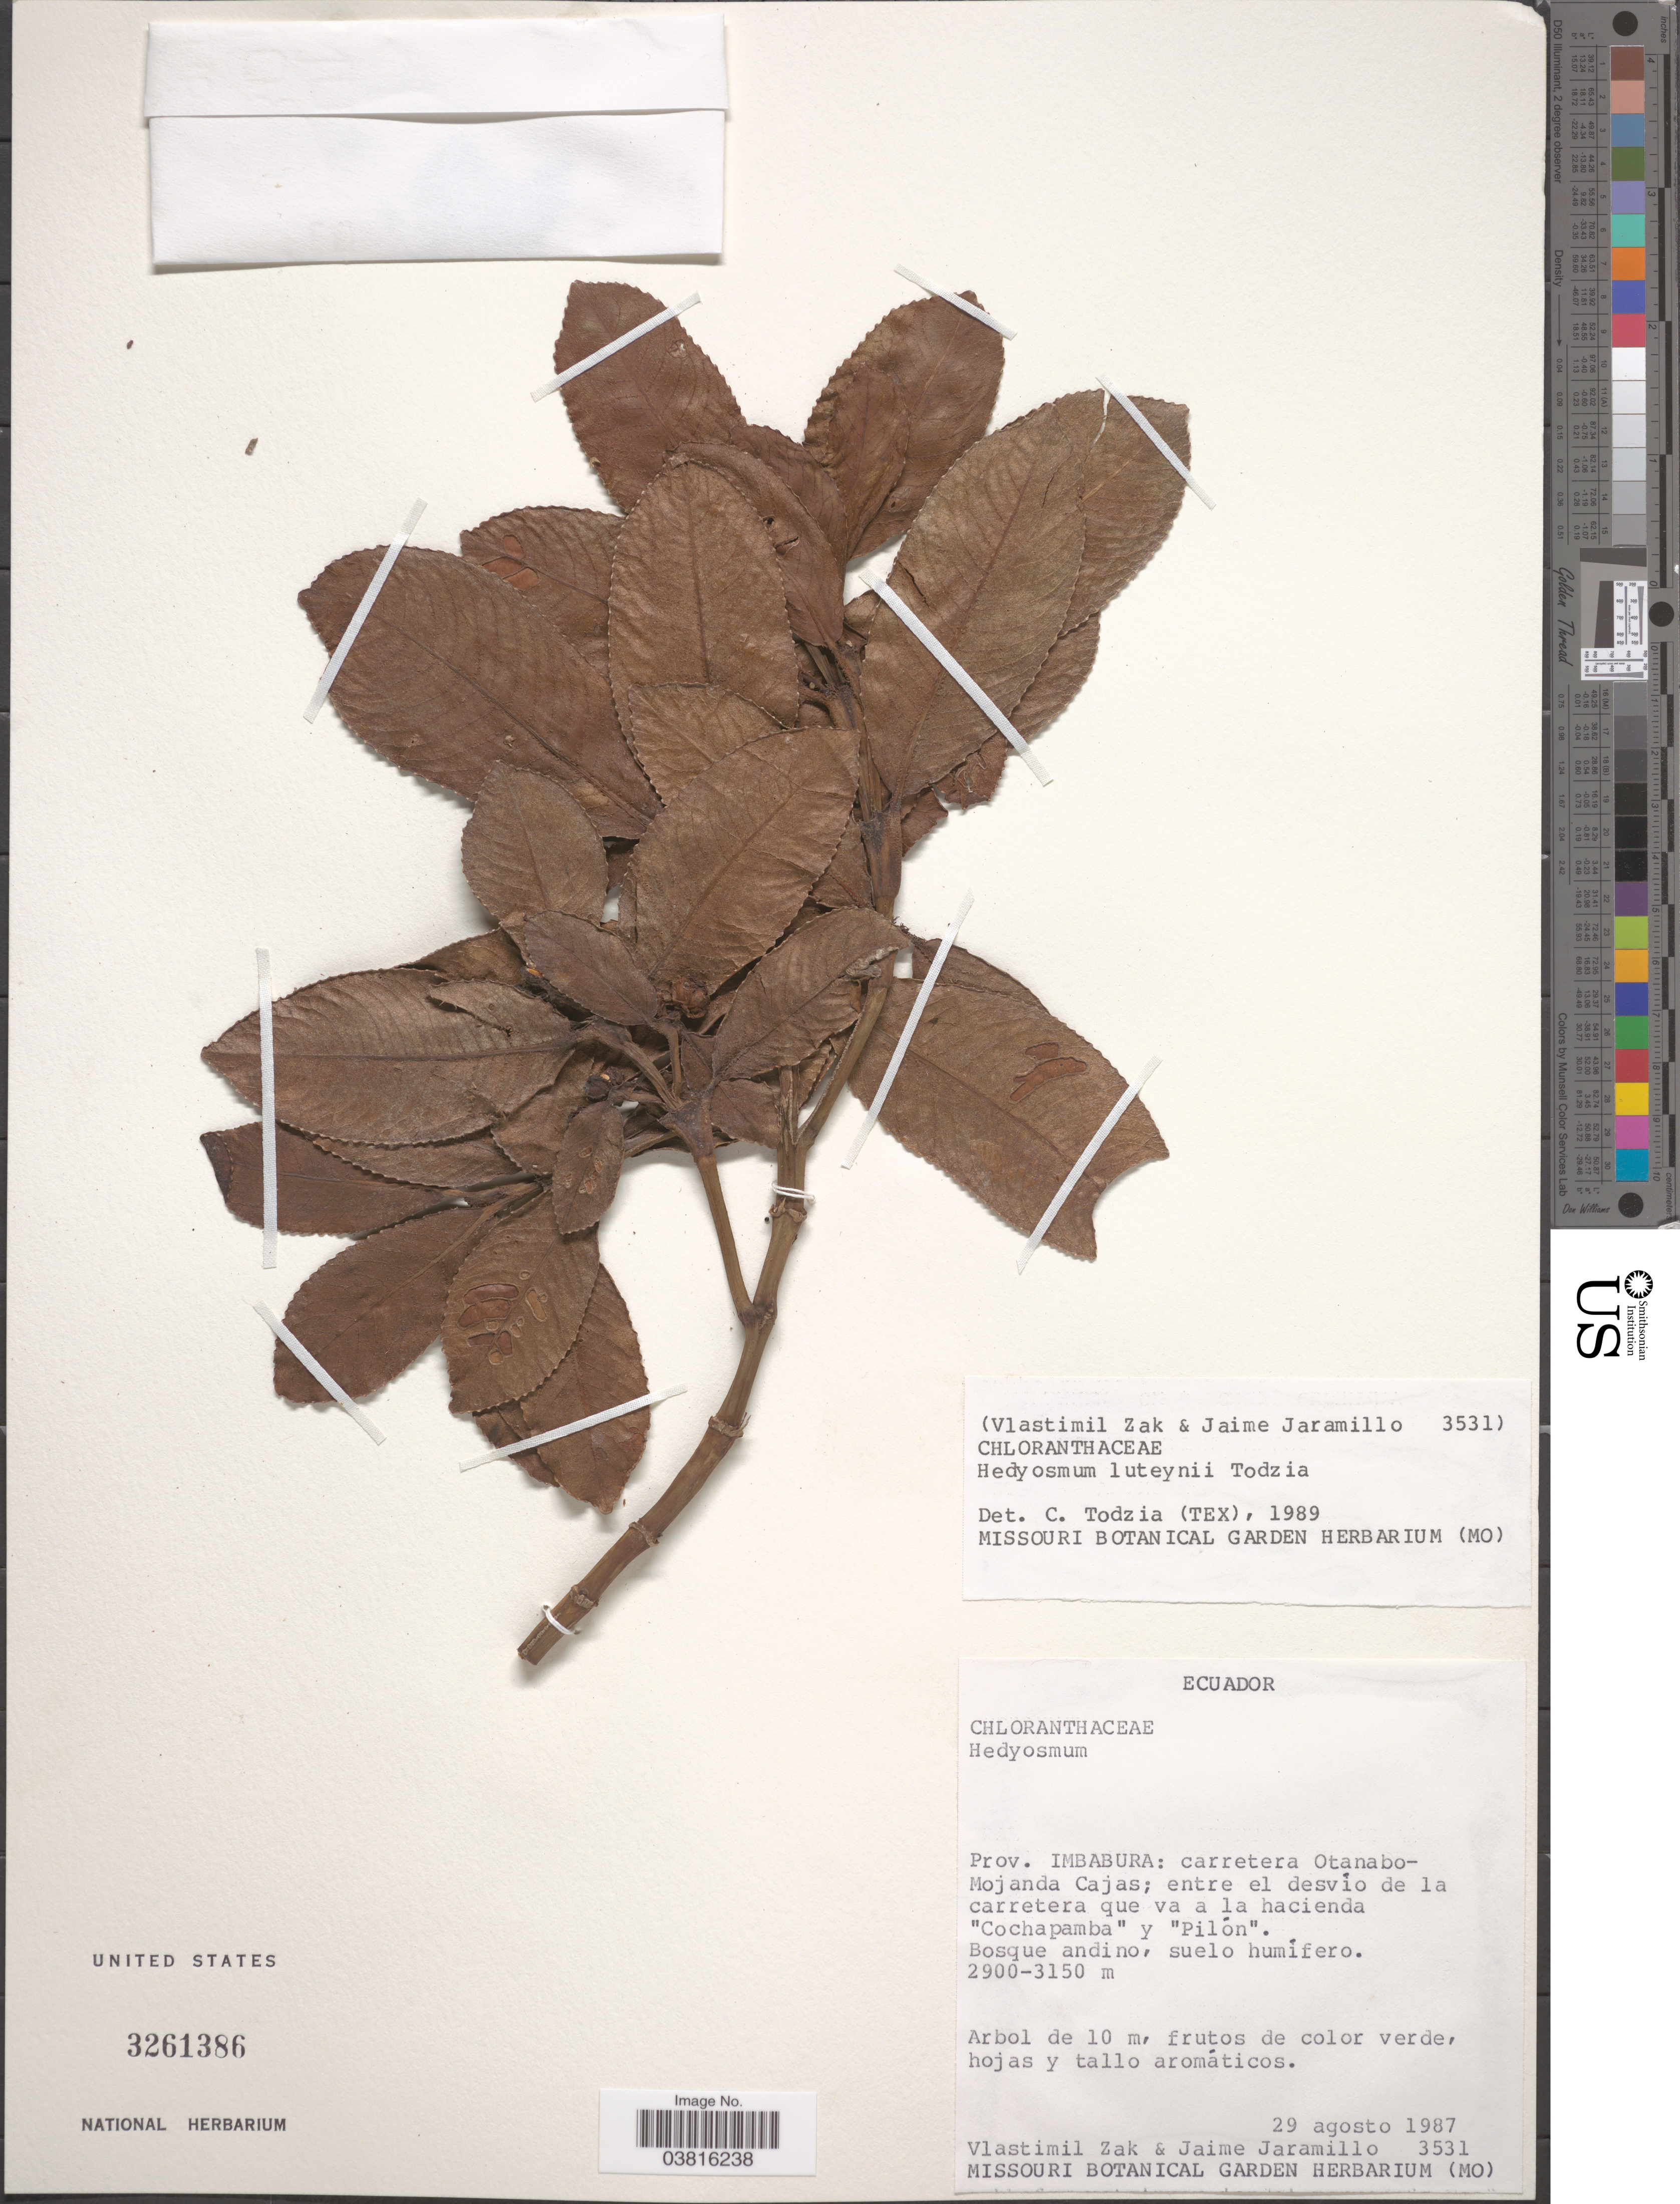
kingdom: Plantae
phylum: Tracheophyta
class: Magnoliopsida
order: Chloranthales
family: Chloranthaceae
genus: Hedyosmum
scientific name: Hedyosmum luteynii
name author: Todzia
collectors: V. Zak & J. Jaramillo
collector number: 3531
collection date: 1987-08-29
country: Ecuador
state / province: Imbabura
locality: Carretera Otanabo-Mojanda Cajas; entre el desvío de la carretera que va a la hacienda "Cochapamba" y "Pilón".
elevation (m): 2900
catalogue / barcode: US 3261386